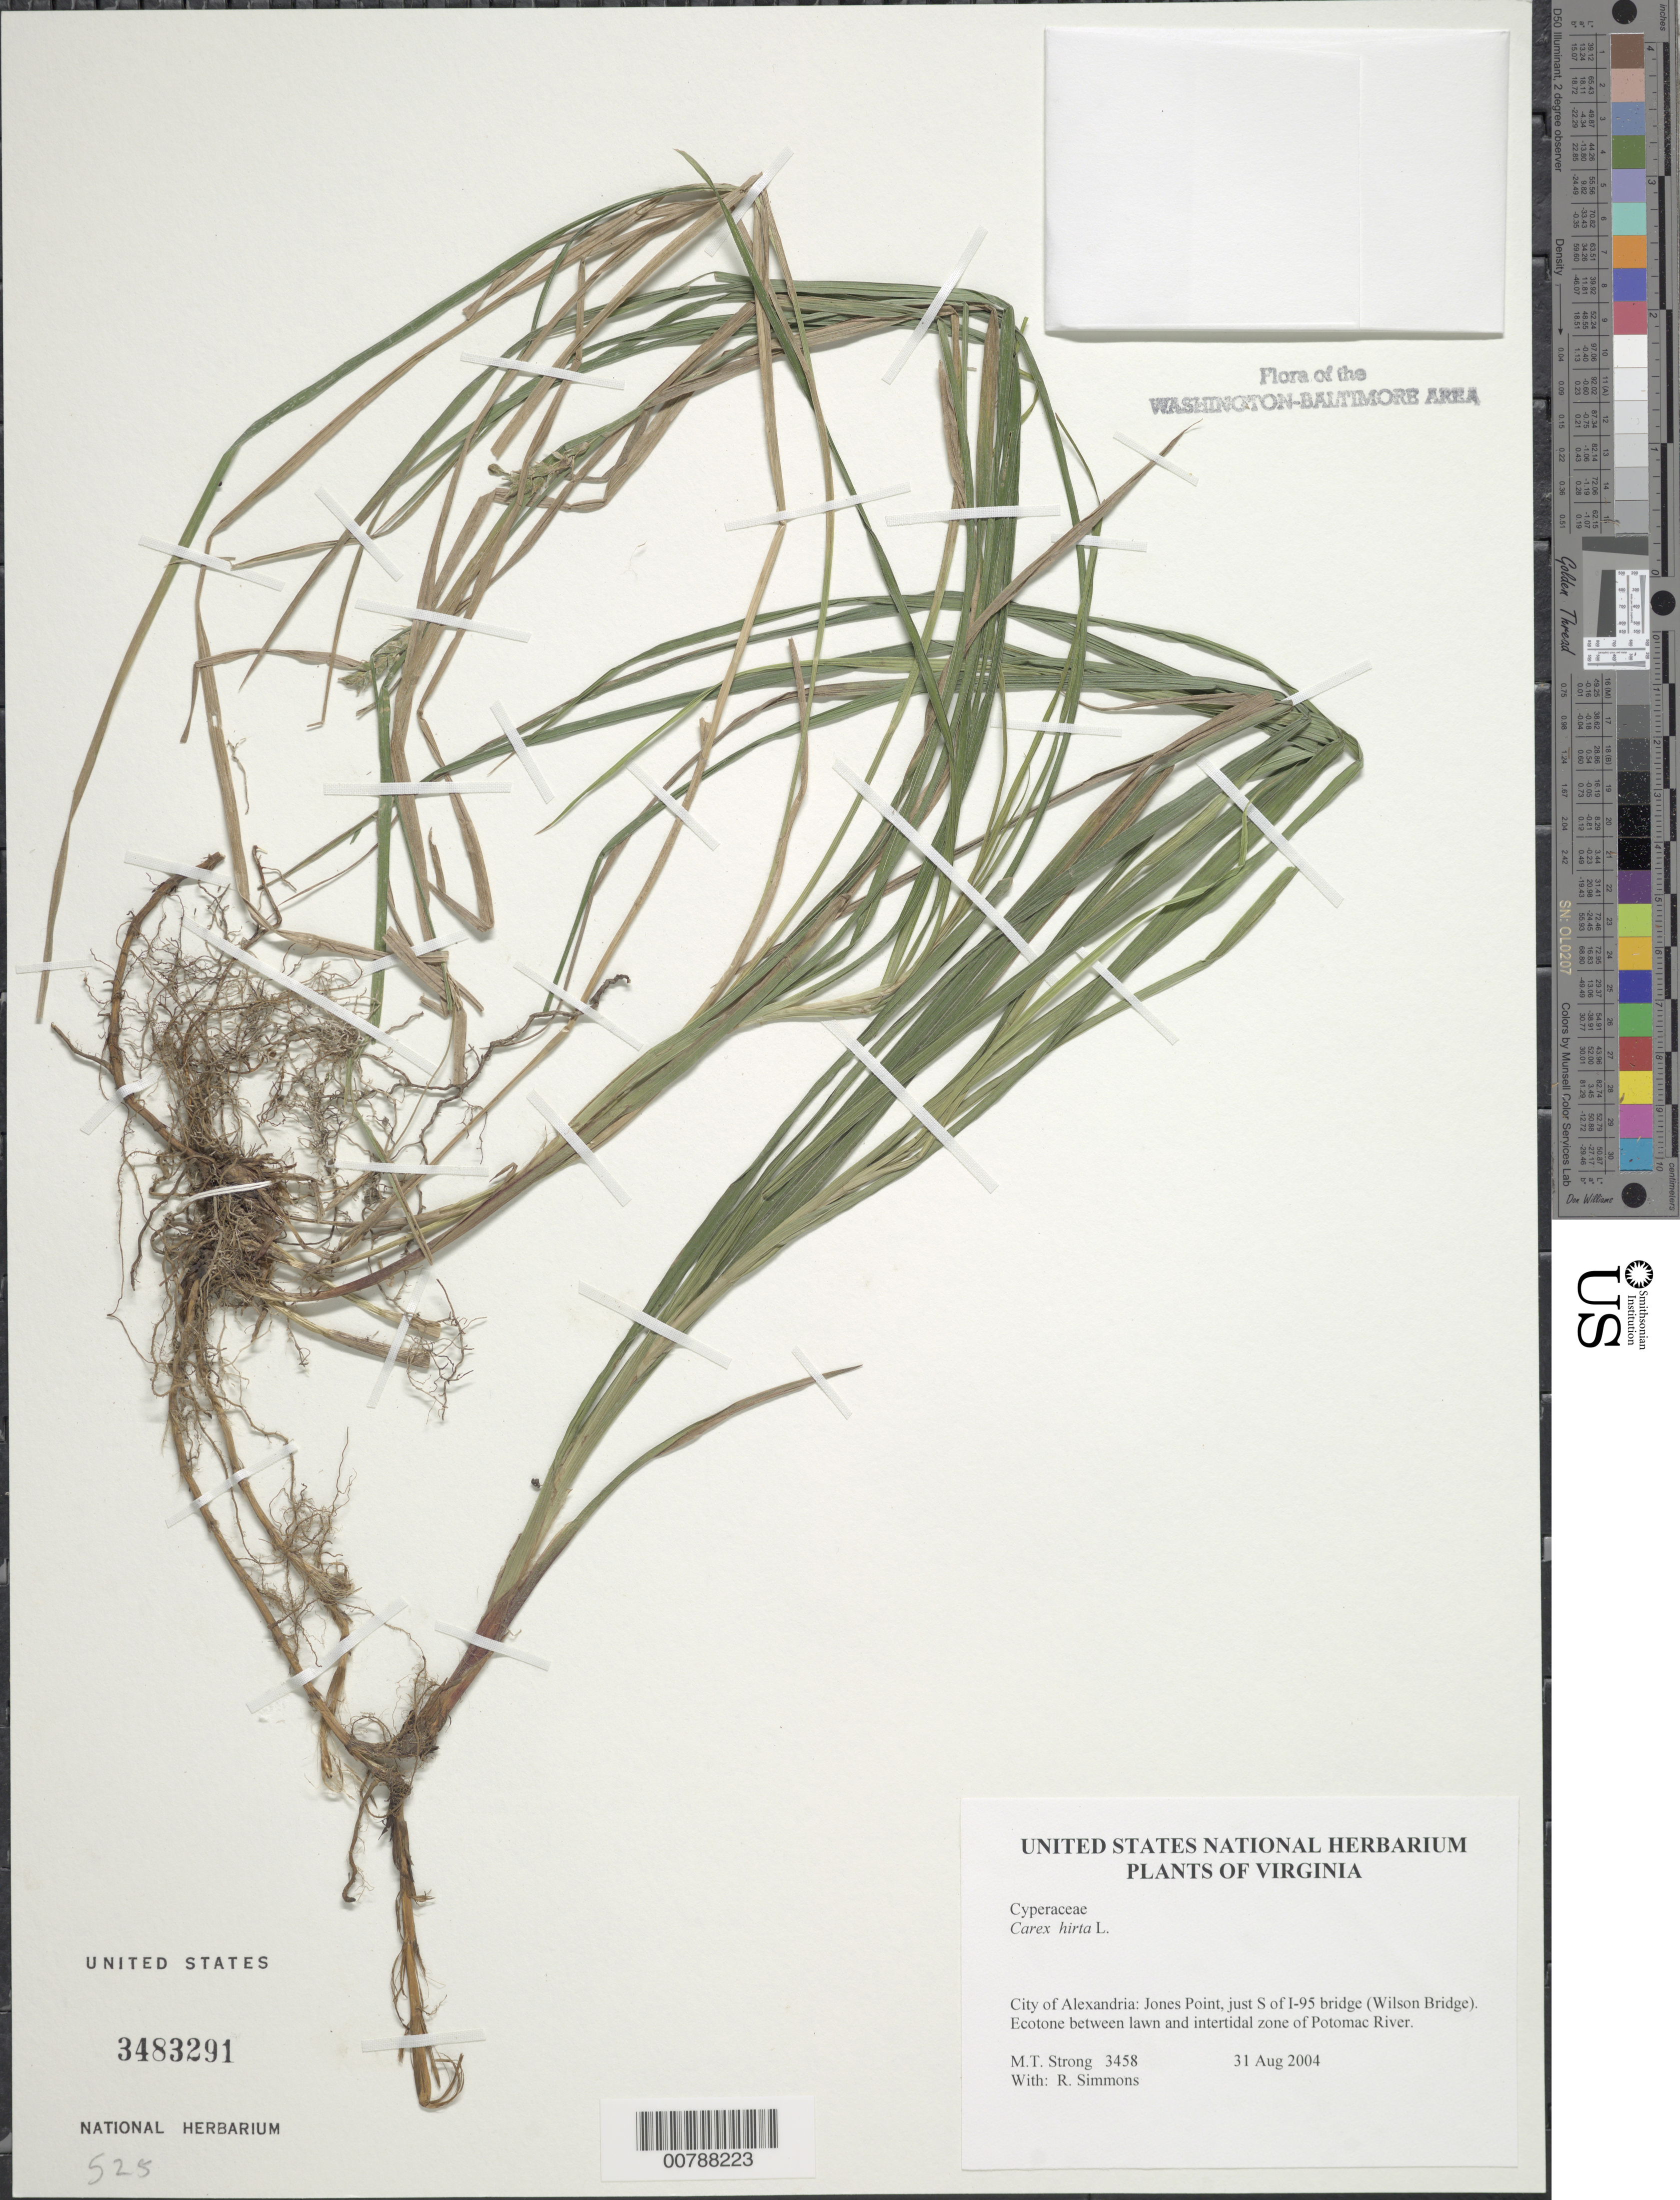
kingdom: Plantae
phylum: Tracheophyta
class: Liliopsida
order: Poales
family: Cyperaceae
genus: Carex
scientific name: Carex hirta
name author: L.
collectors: M. T. Strong & R. B. Simmons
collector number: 3458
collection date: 2004-08-31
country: United States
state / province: Virginia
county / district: City of Alexandria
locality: City of Alexandria; Jones Point, just S of I-95 bridge (Wilson Bridge).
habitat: Ecotone between lawn and intertidal zone.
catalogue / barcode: US 3483291